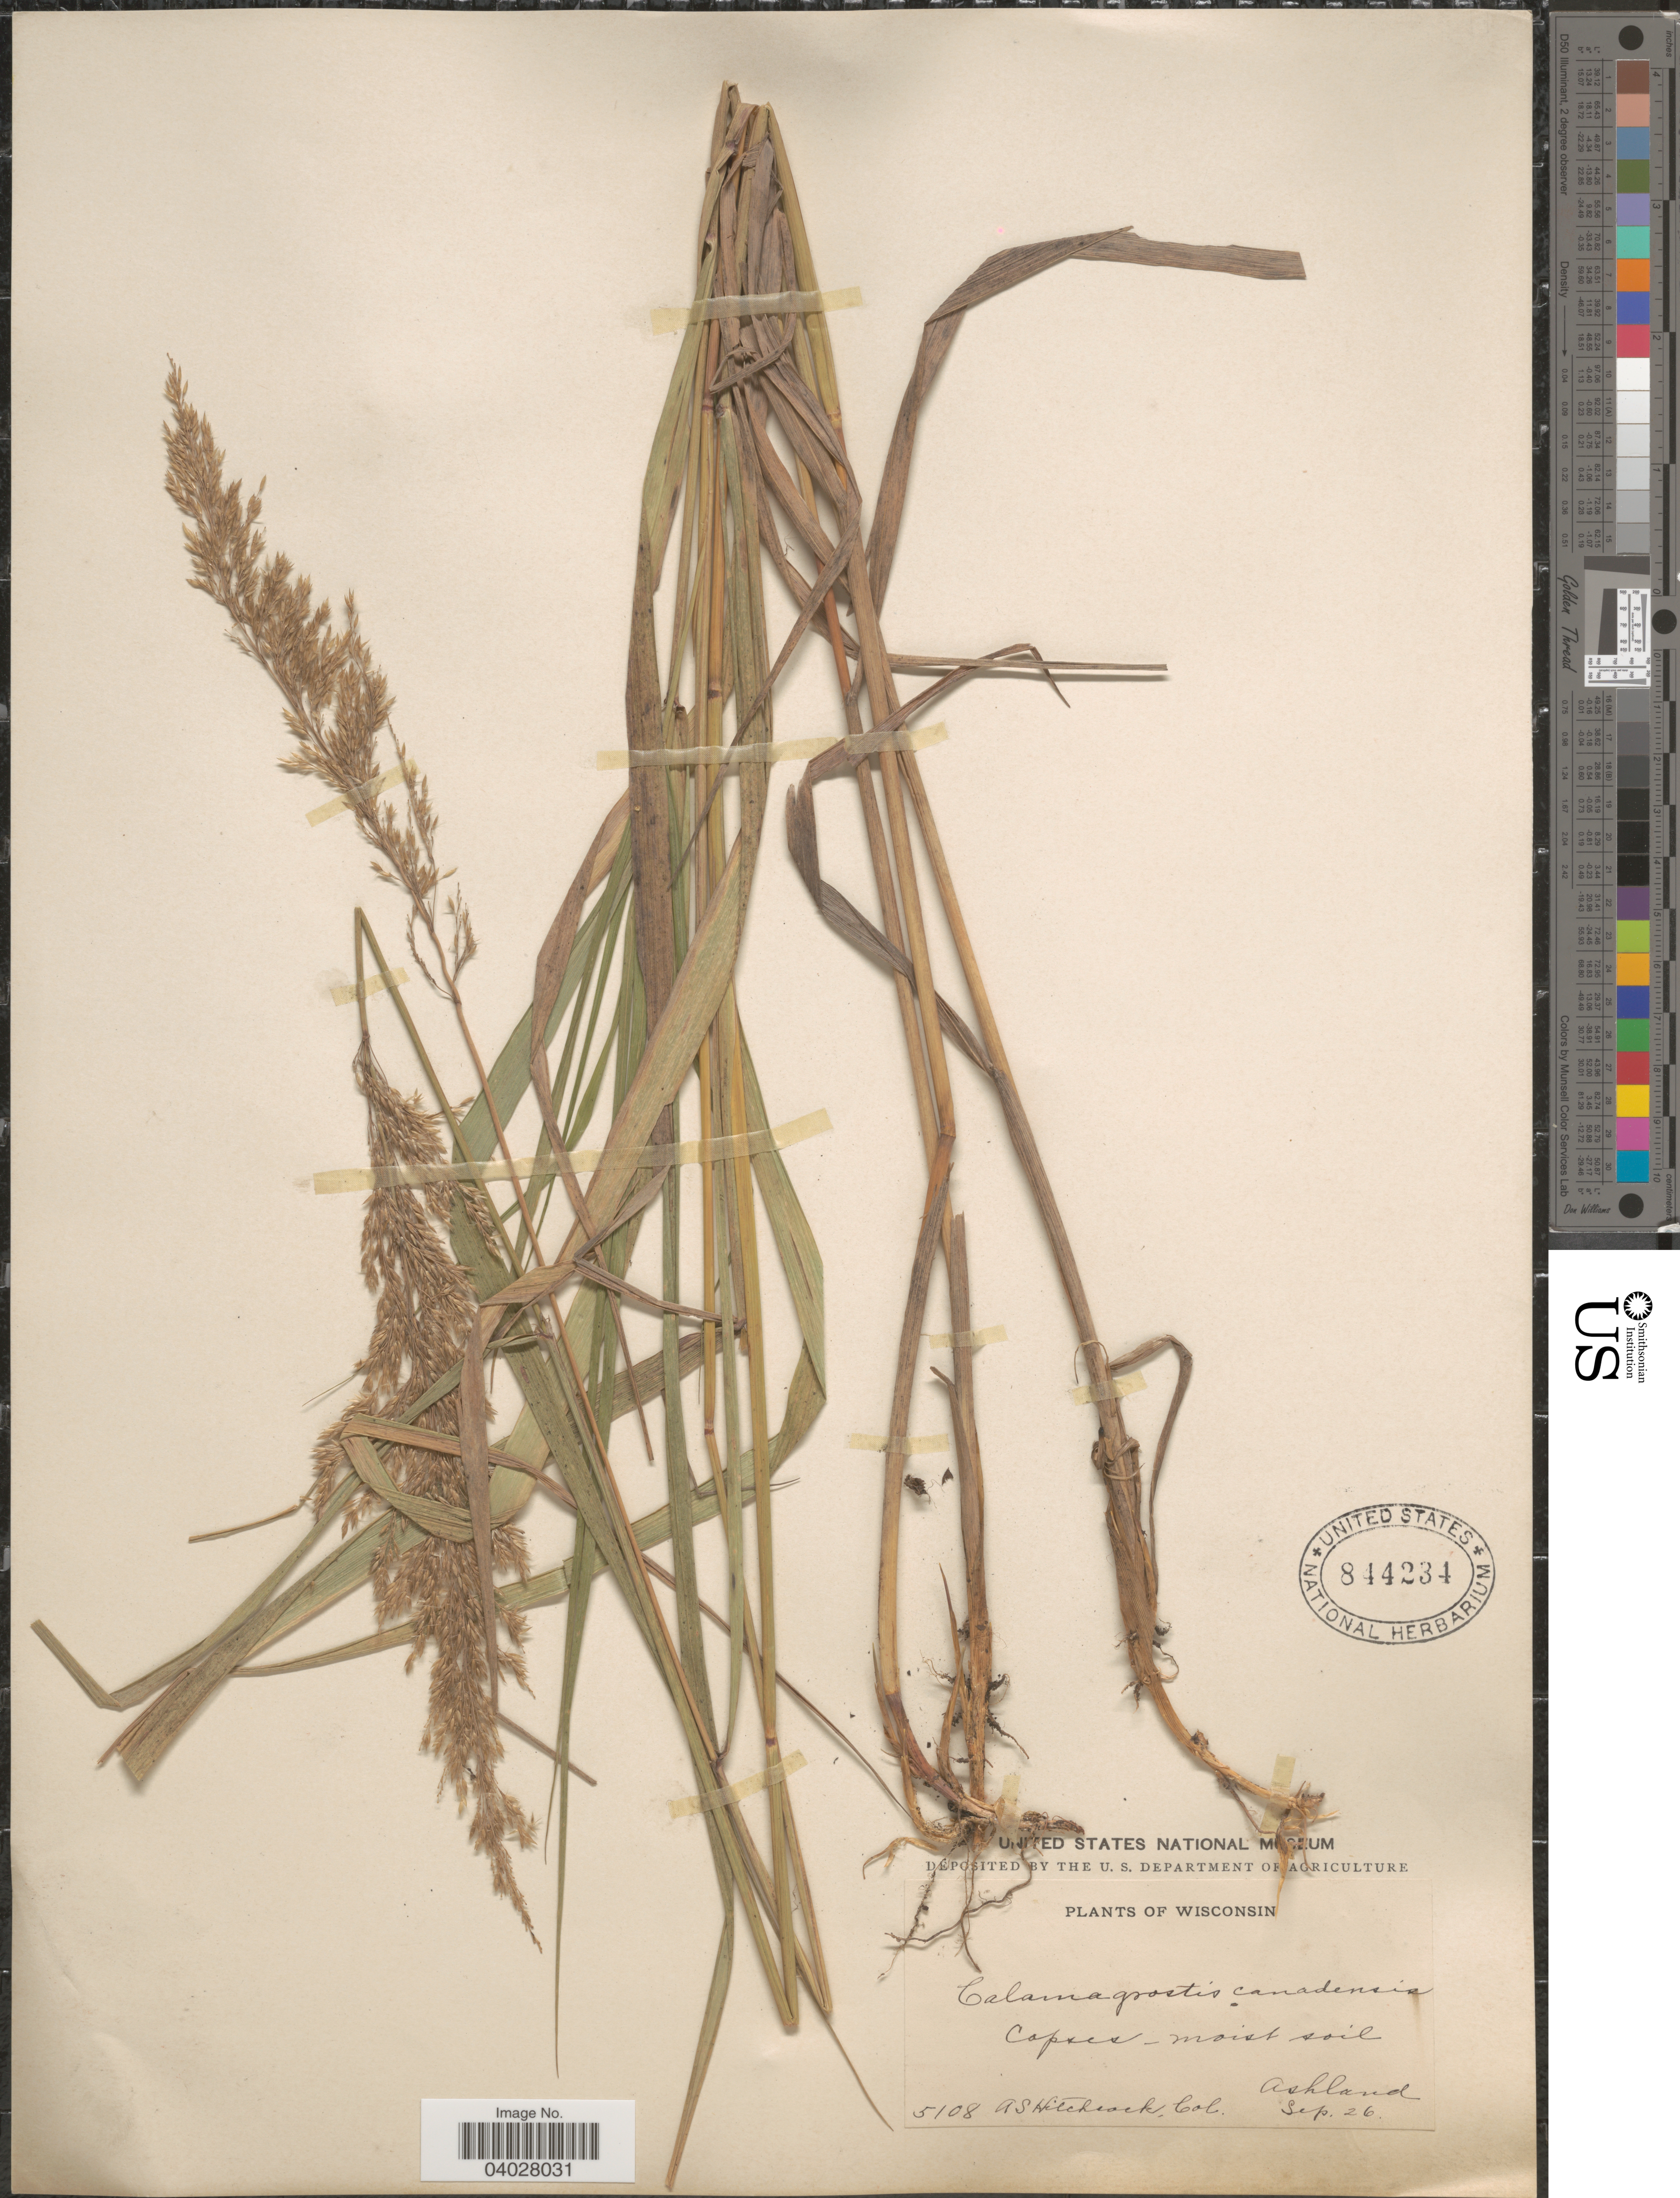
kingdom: Plantae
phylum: Tracheophyta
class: Liliopsida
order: Poales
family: Poaceae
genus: Calamagrostis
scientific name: Calamagrostis canadensis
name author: (Michx.) P. Beauv.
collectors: A. S. Hitchcock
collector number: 5108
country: United States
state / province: Wisconsin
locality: Ashland.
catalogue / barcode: US 844234